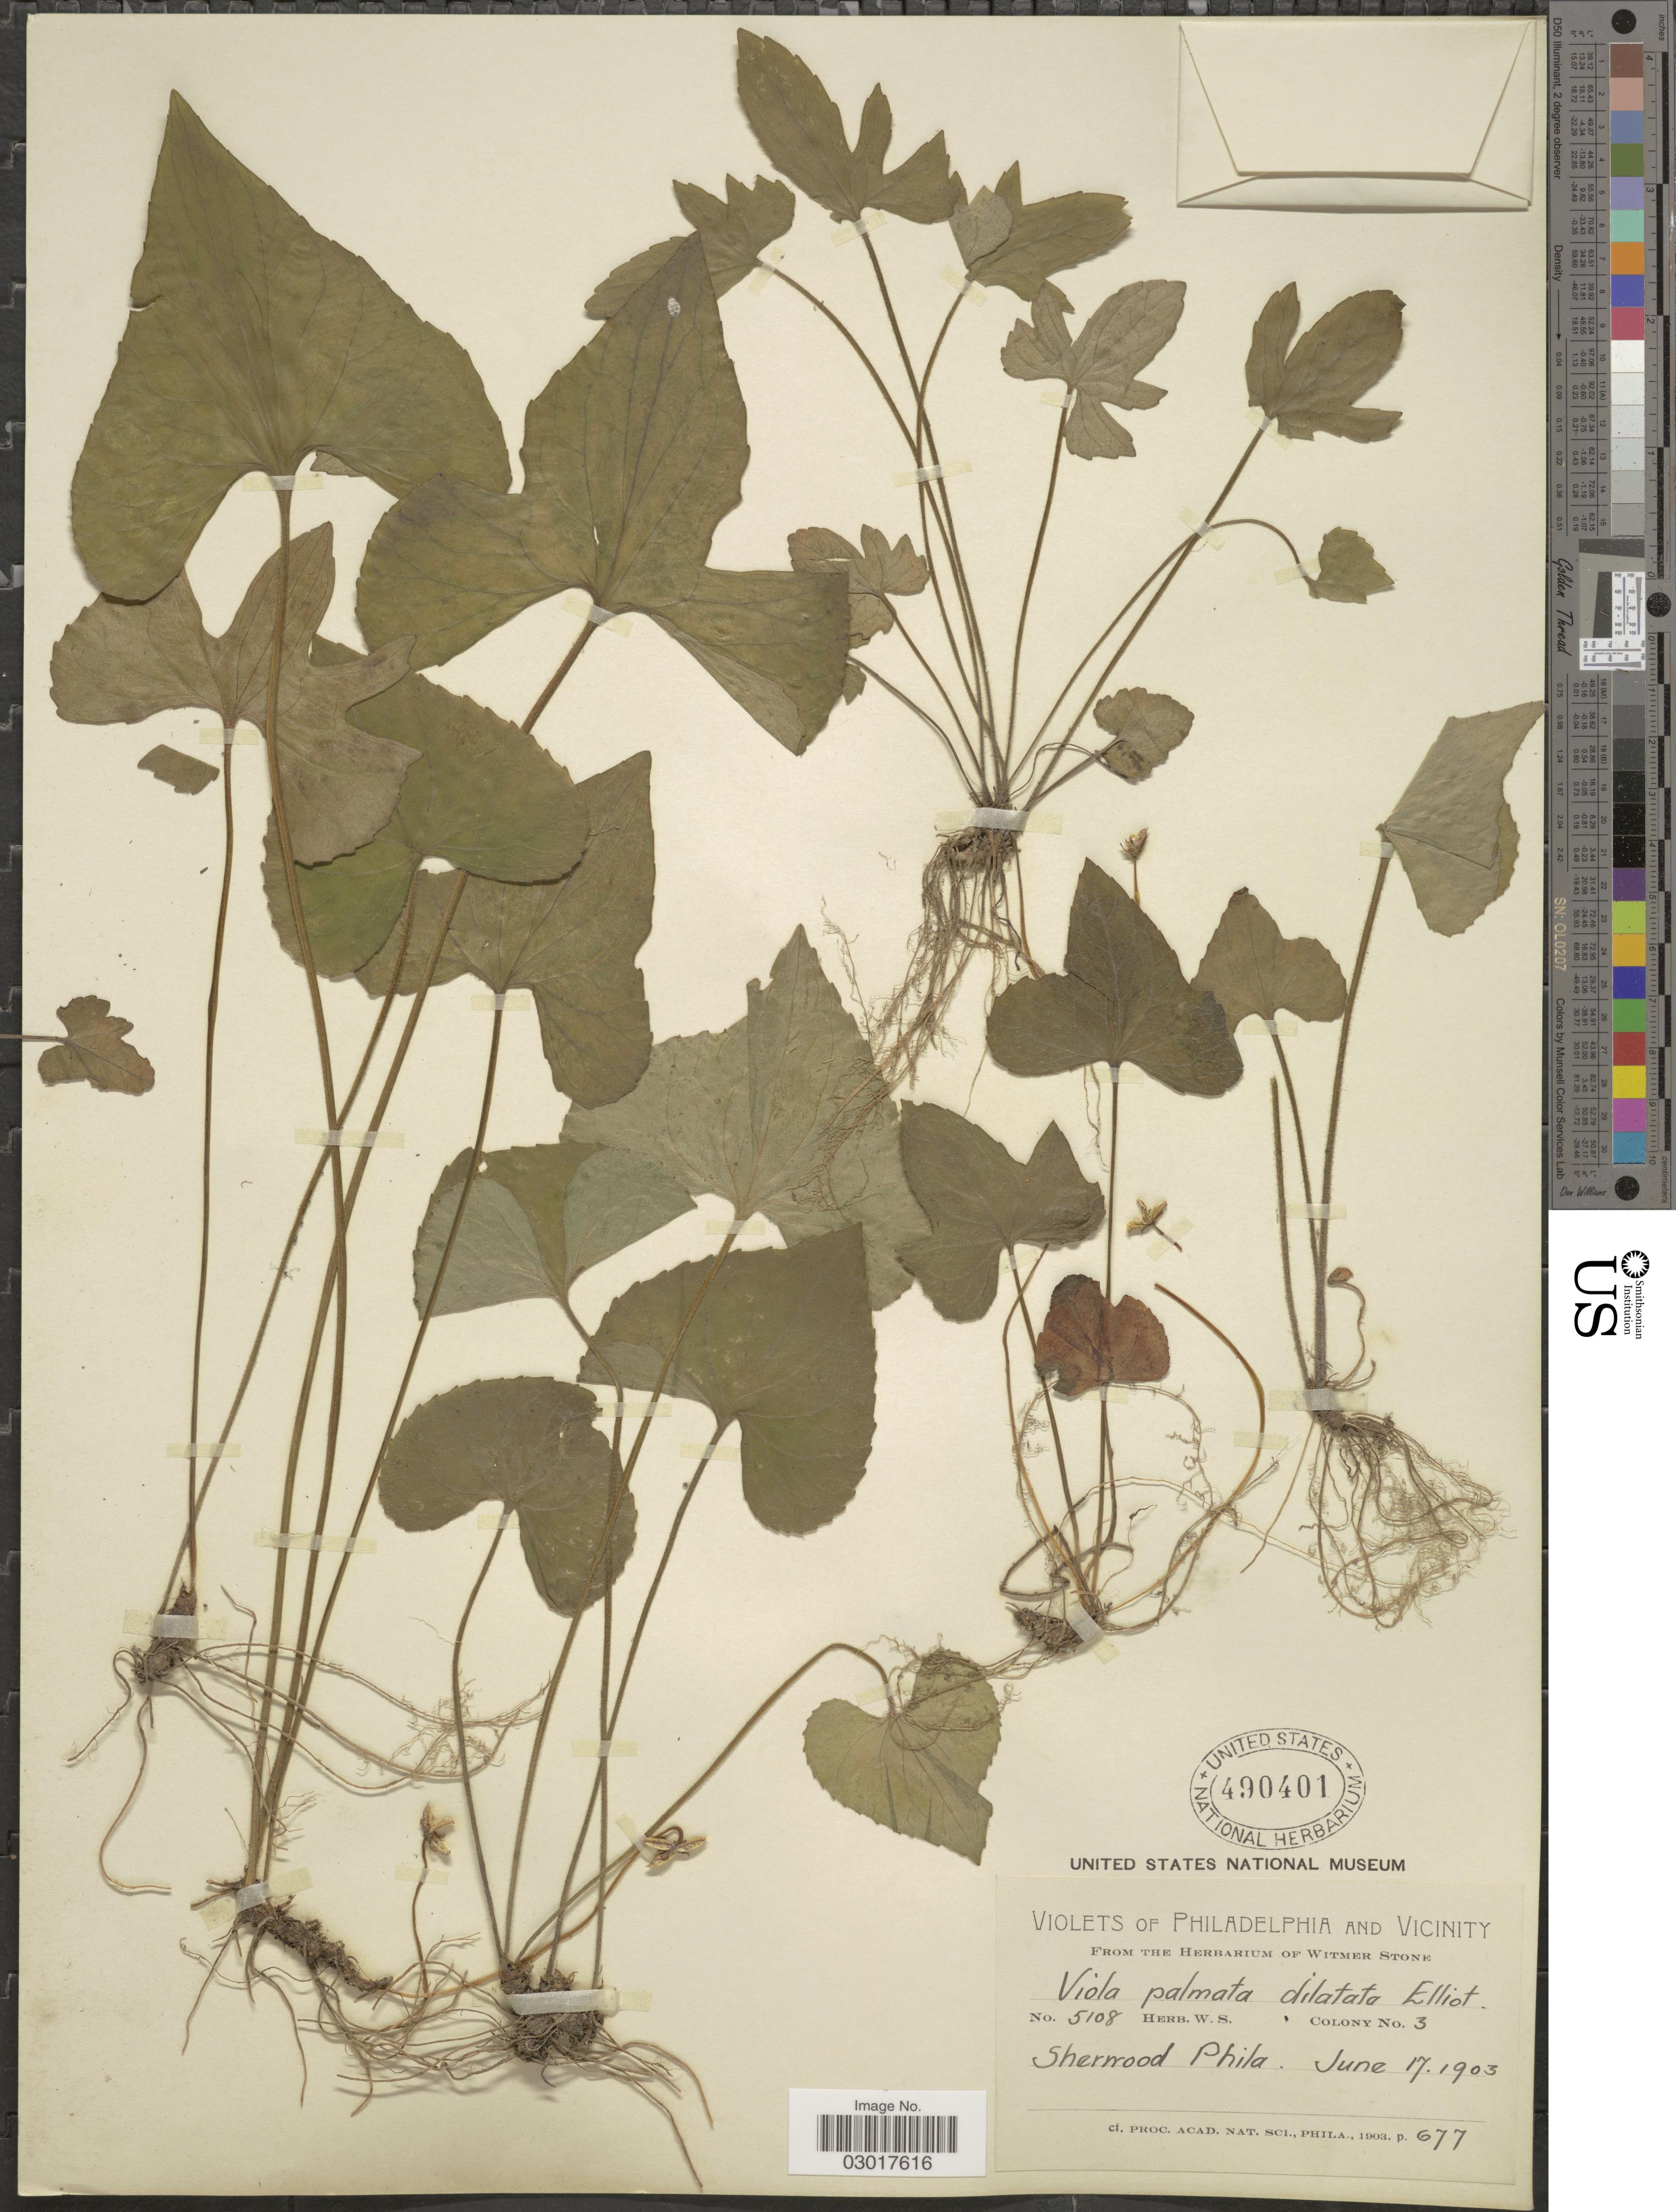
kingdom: Plantae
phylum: Tracheophyta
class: Magnoliopsida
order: Malpighiales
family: Violaceae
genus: Viola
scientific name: Viola triloba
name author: Schwein.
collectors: Ex herb Witmer Stone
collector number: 5108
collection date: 1903-06-17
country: United States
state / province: Pennsylvania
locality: Philadelphia and vicinity. Sherwood.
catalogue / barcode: US 490401